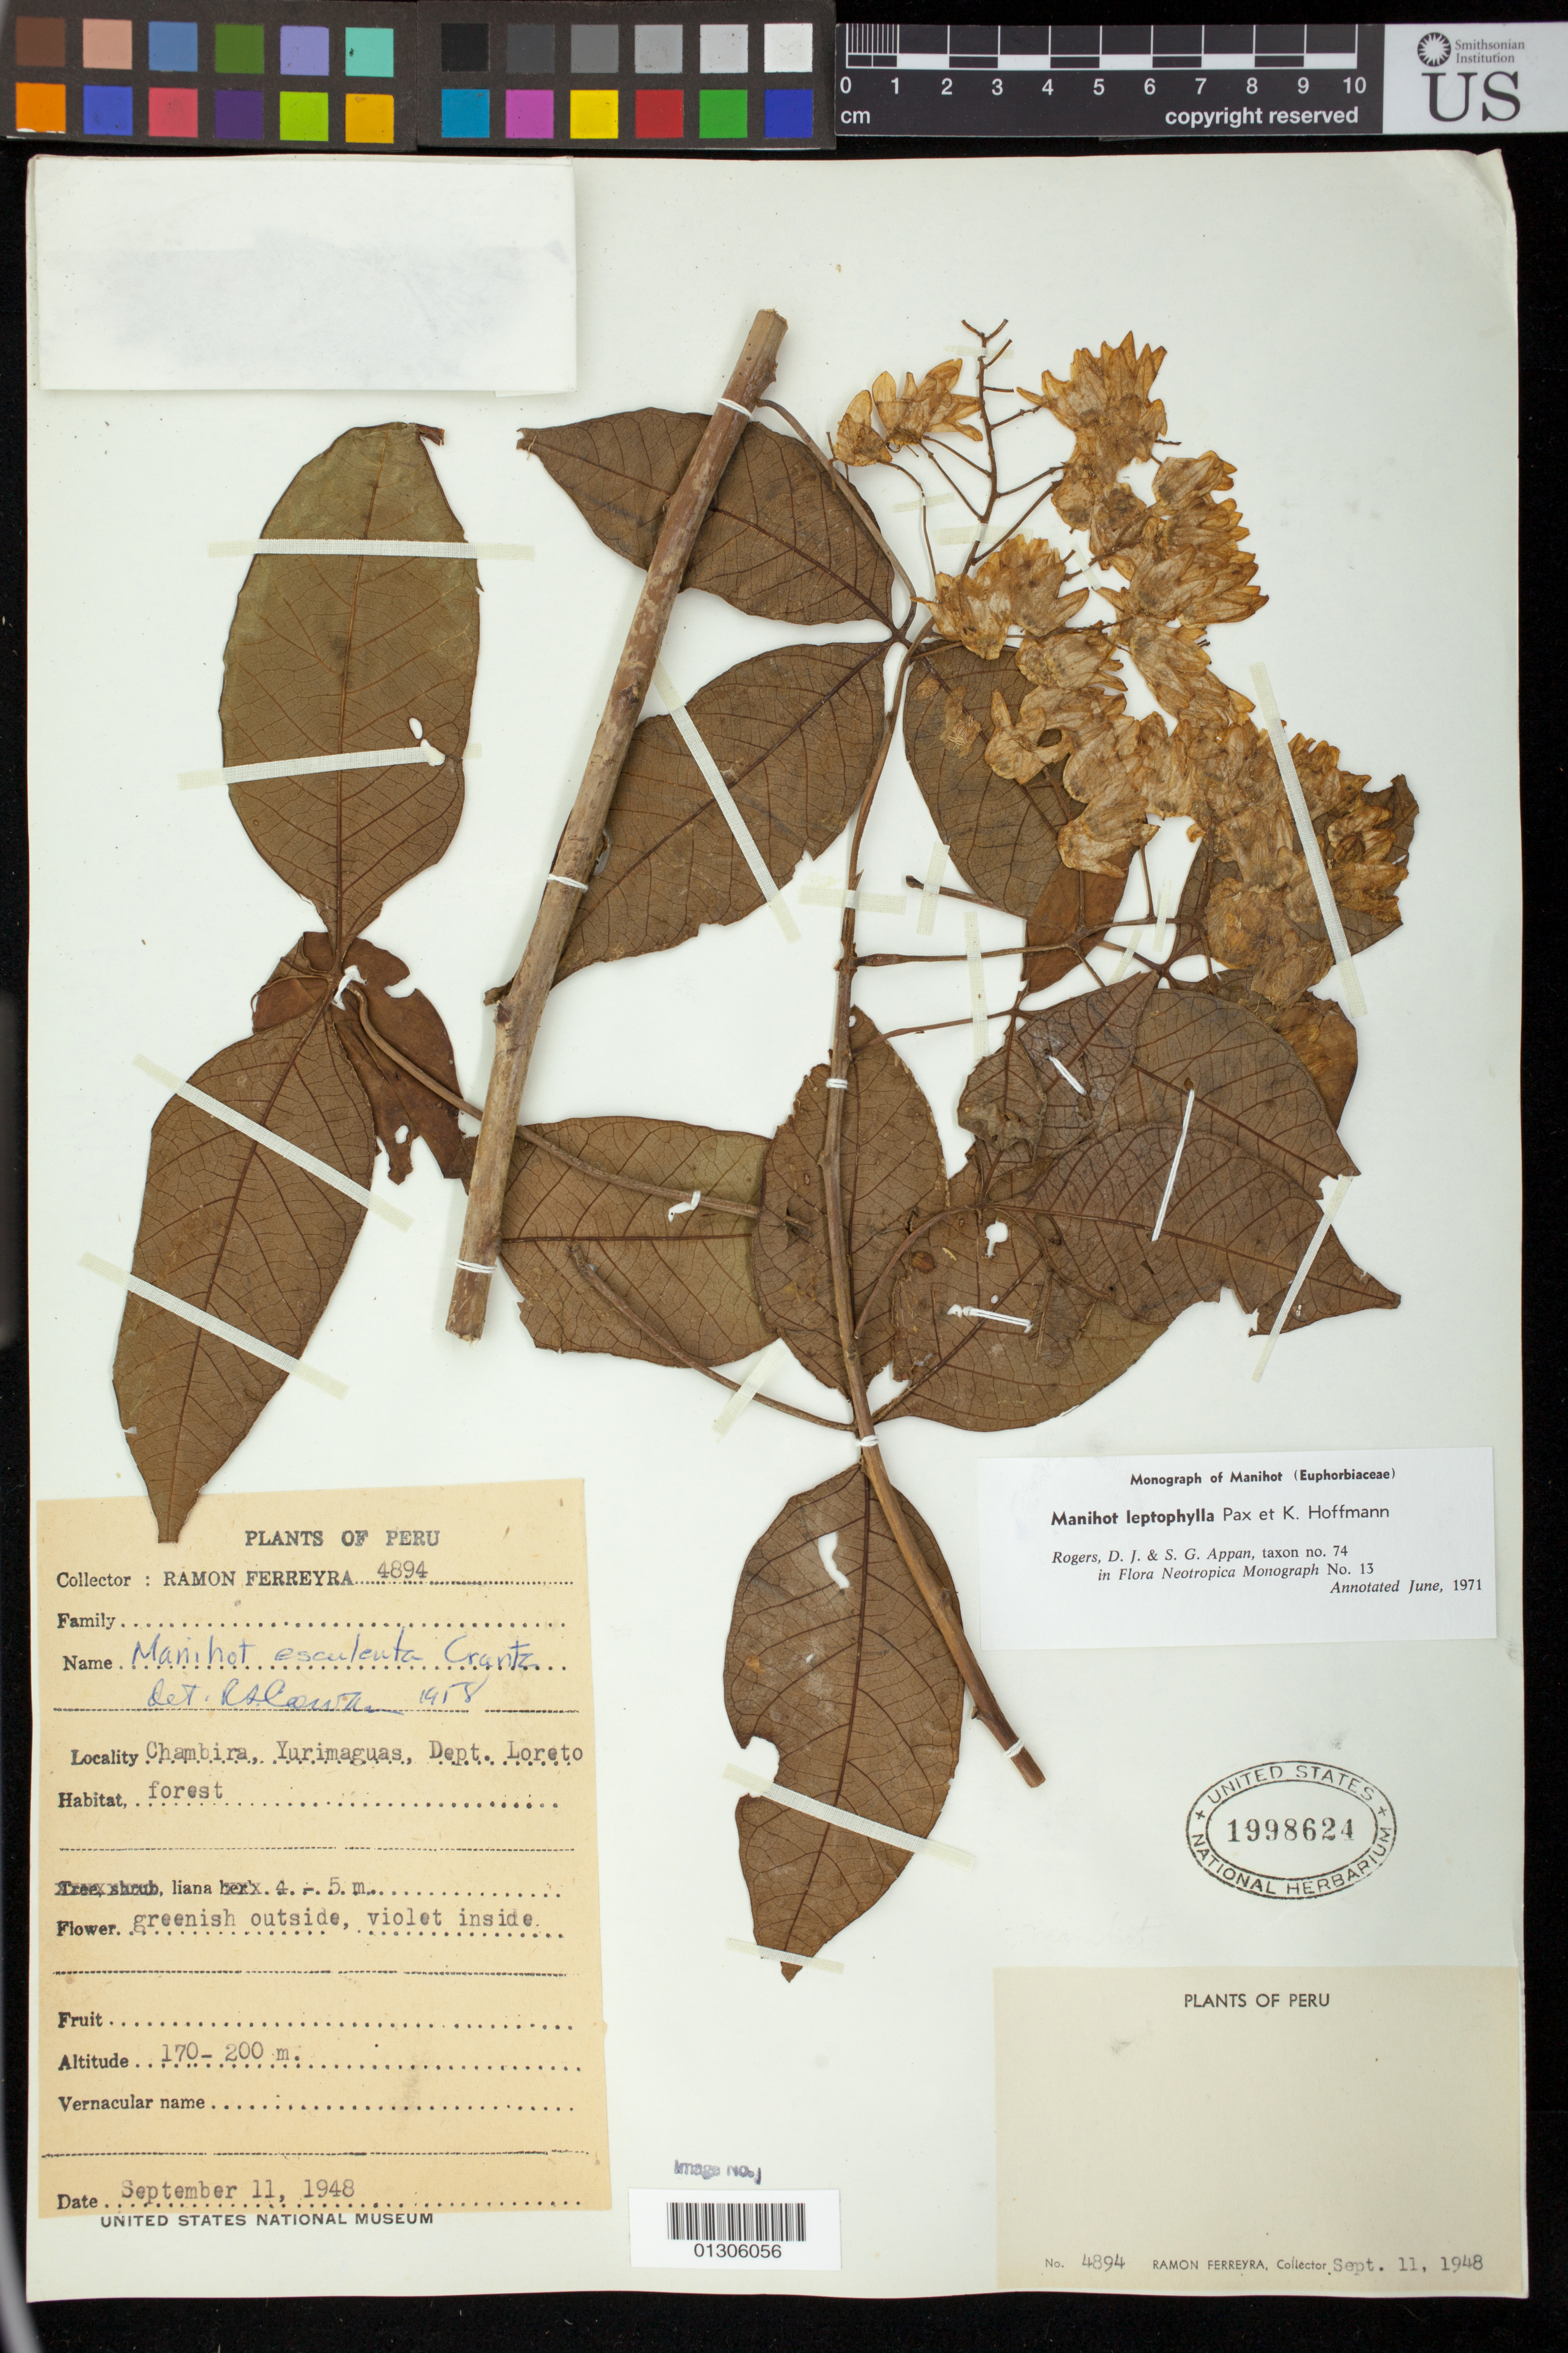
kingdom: Plantae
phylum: Tracheophyta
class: Magnoliopsida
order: Malpighiales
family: Euphorbiaceae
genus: Manihot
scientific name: Manihot brachyloba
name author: Müll. Arg.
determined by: Mendoza, M.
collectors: R. A. Ferreyra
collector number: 4894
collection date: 1948-11-09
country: Peru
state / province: Loreto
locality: Chambira, Yurimaguas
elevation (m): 170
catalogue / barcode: US 1998624